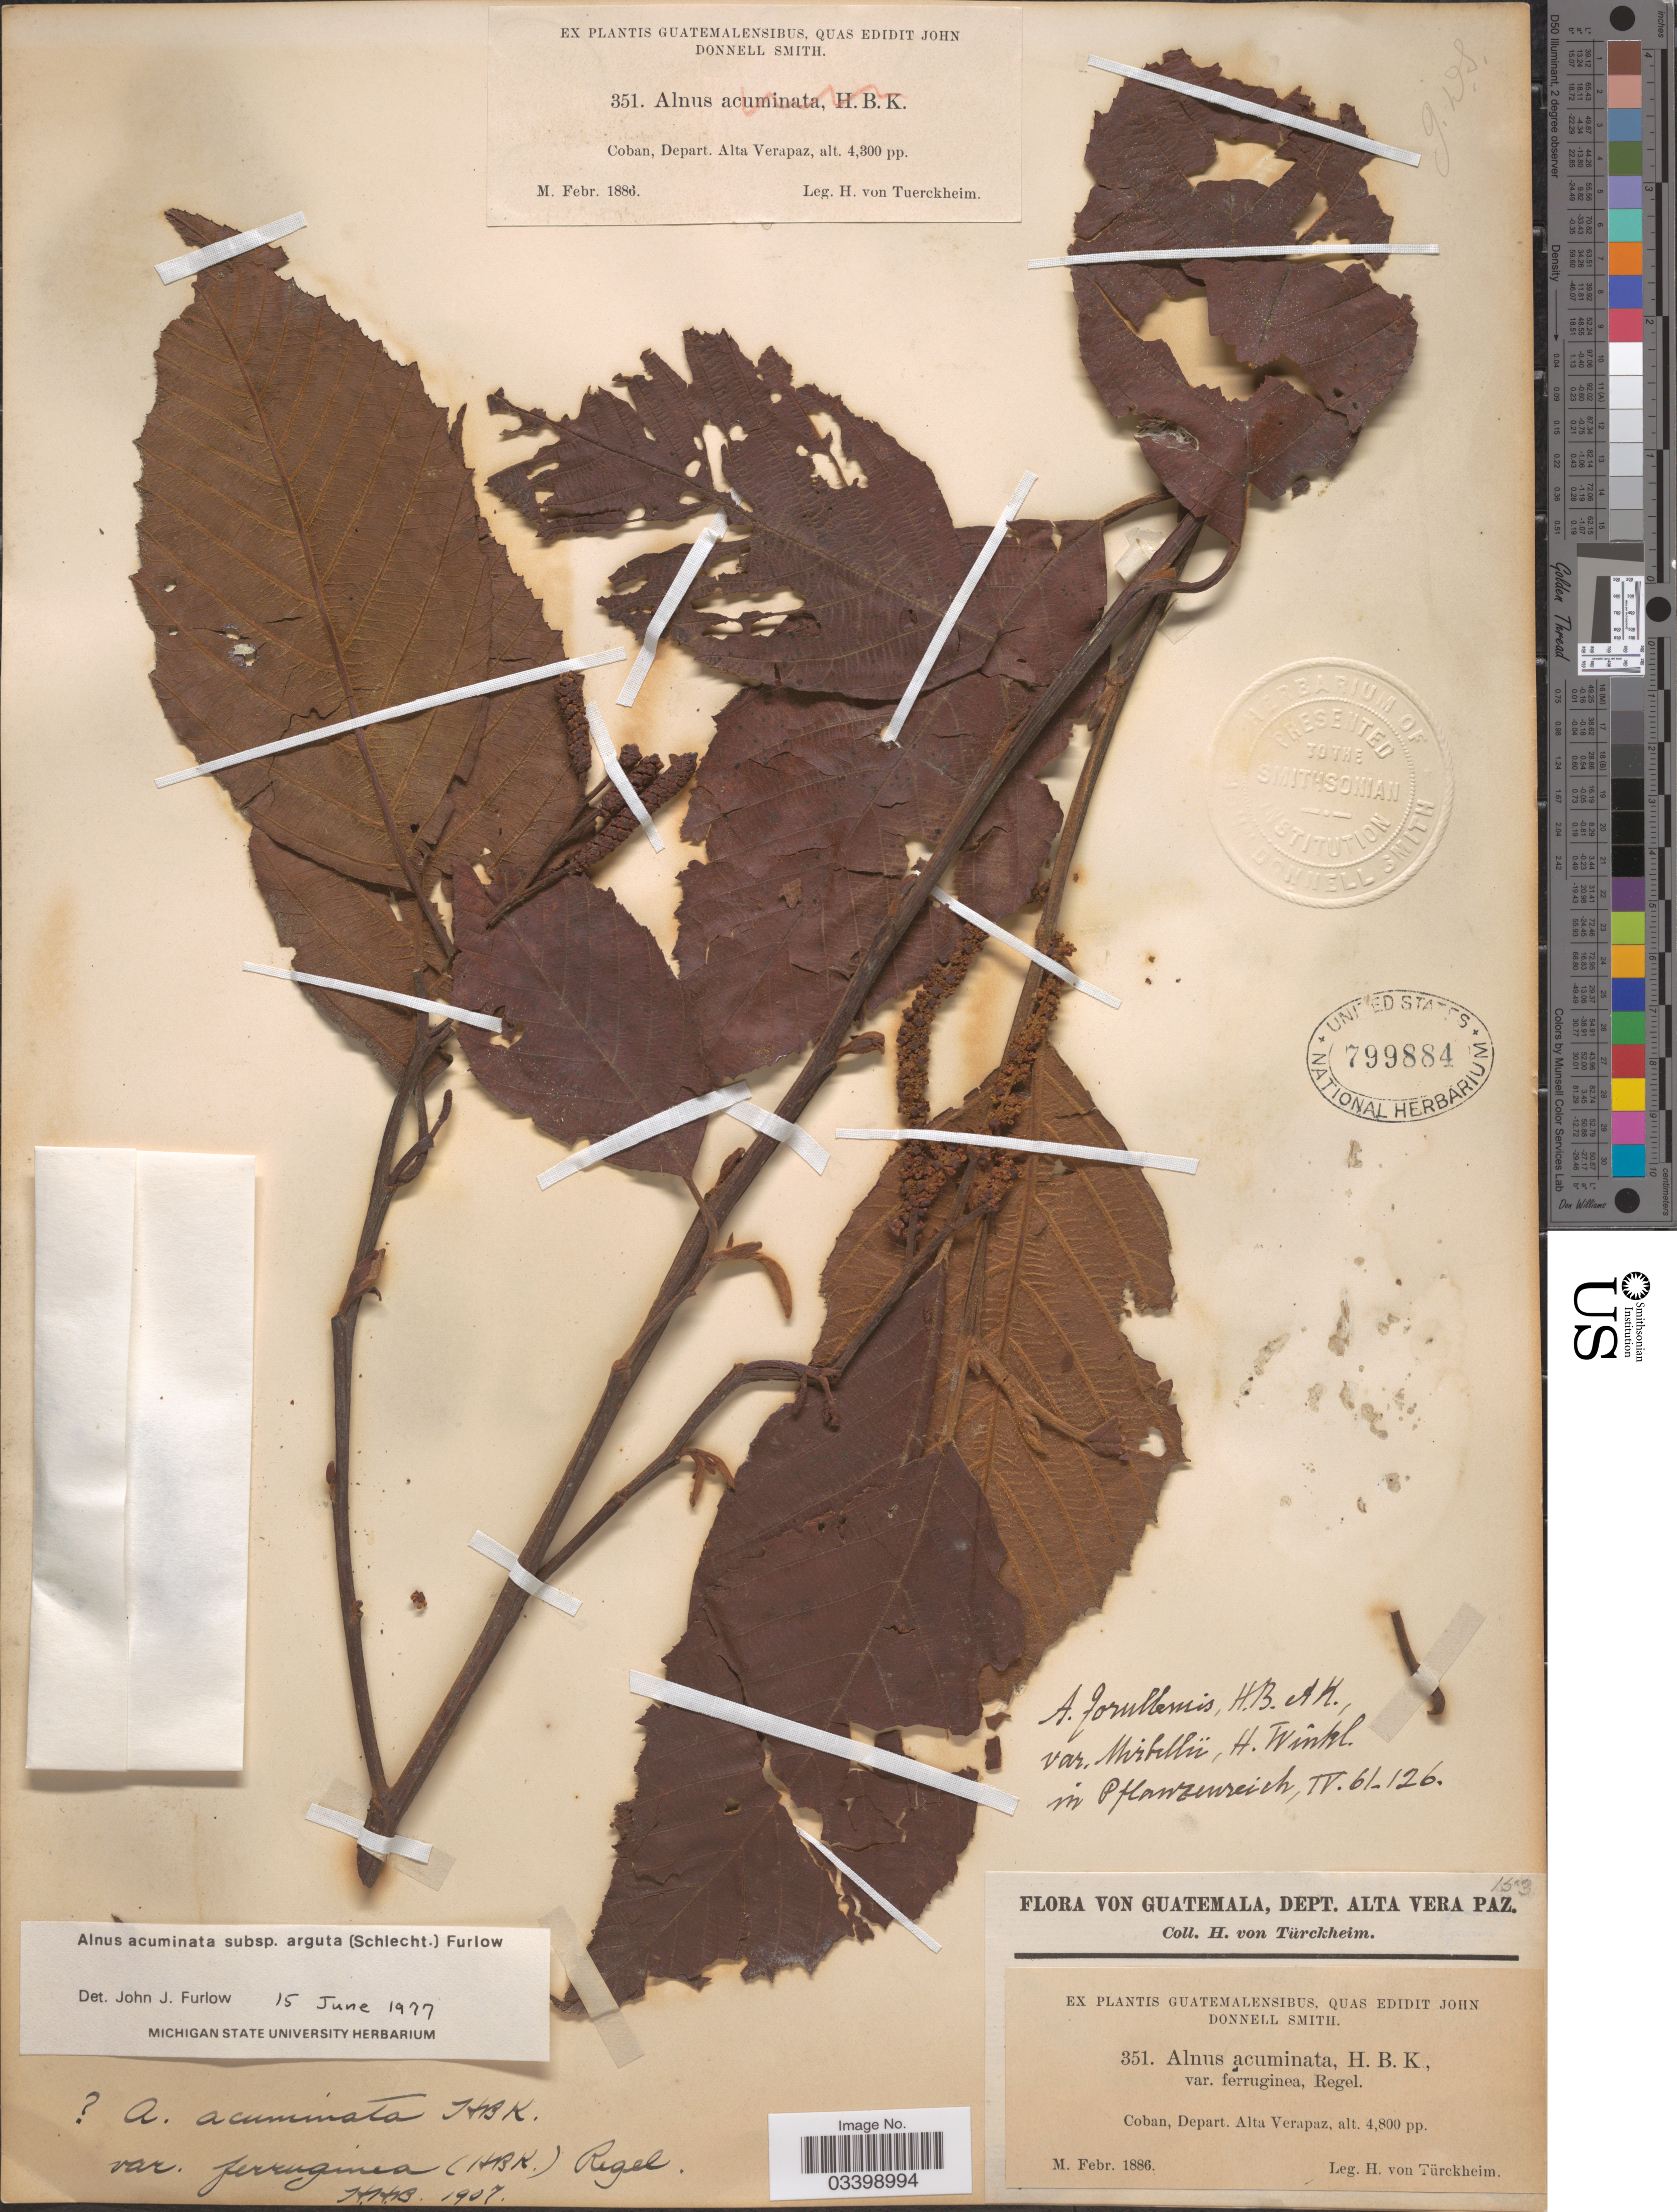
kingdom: Plantae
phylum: Tracheophyta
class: Magnoliopsida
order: Fagales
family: Betulaceae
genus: Alnus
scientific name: Alnus acuminata subsp. arguta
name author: (Schltdl.) Furlow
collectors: H. von Türckheim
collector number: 351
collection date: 1886-02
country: Guatemala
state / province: Alta Verapaz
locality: Depart. Alta Verapaz. Coban.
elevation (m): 1311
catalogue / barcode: US 799884